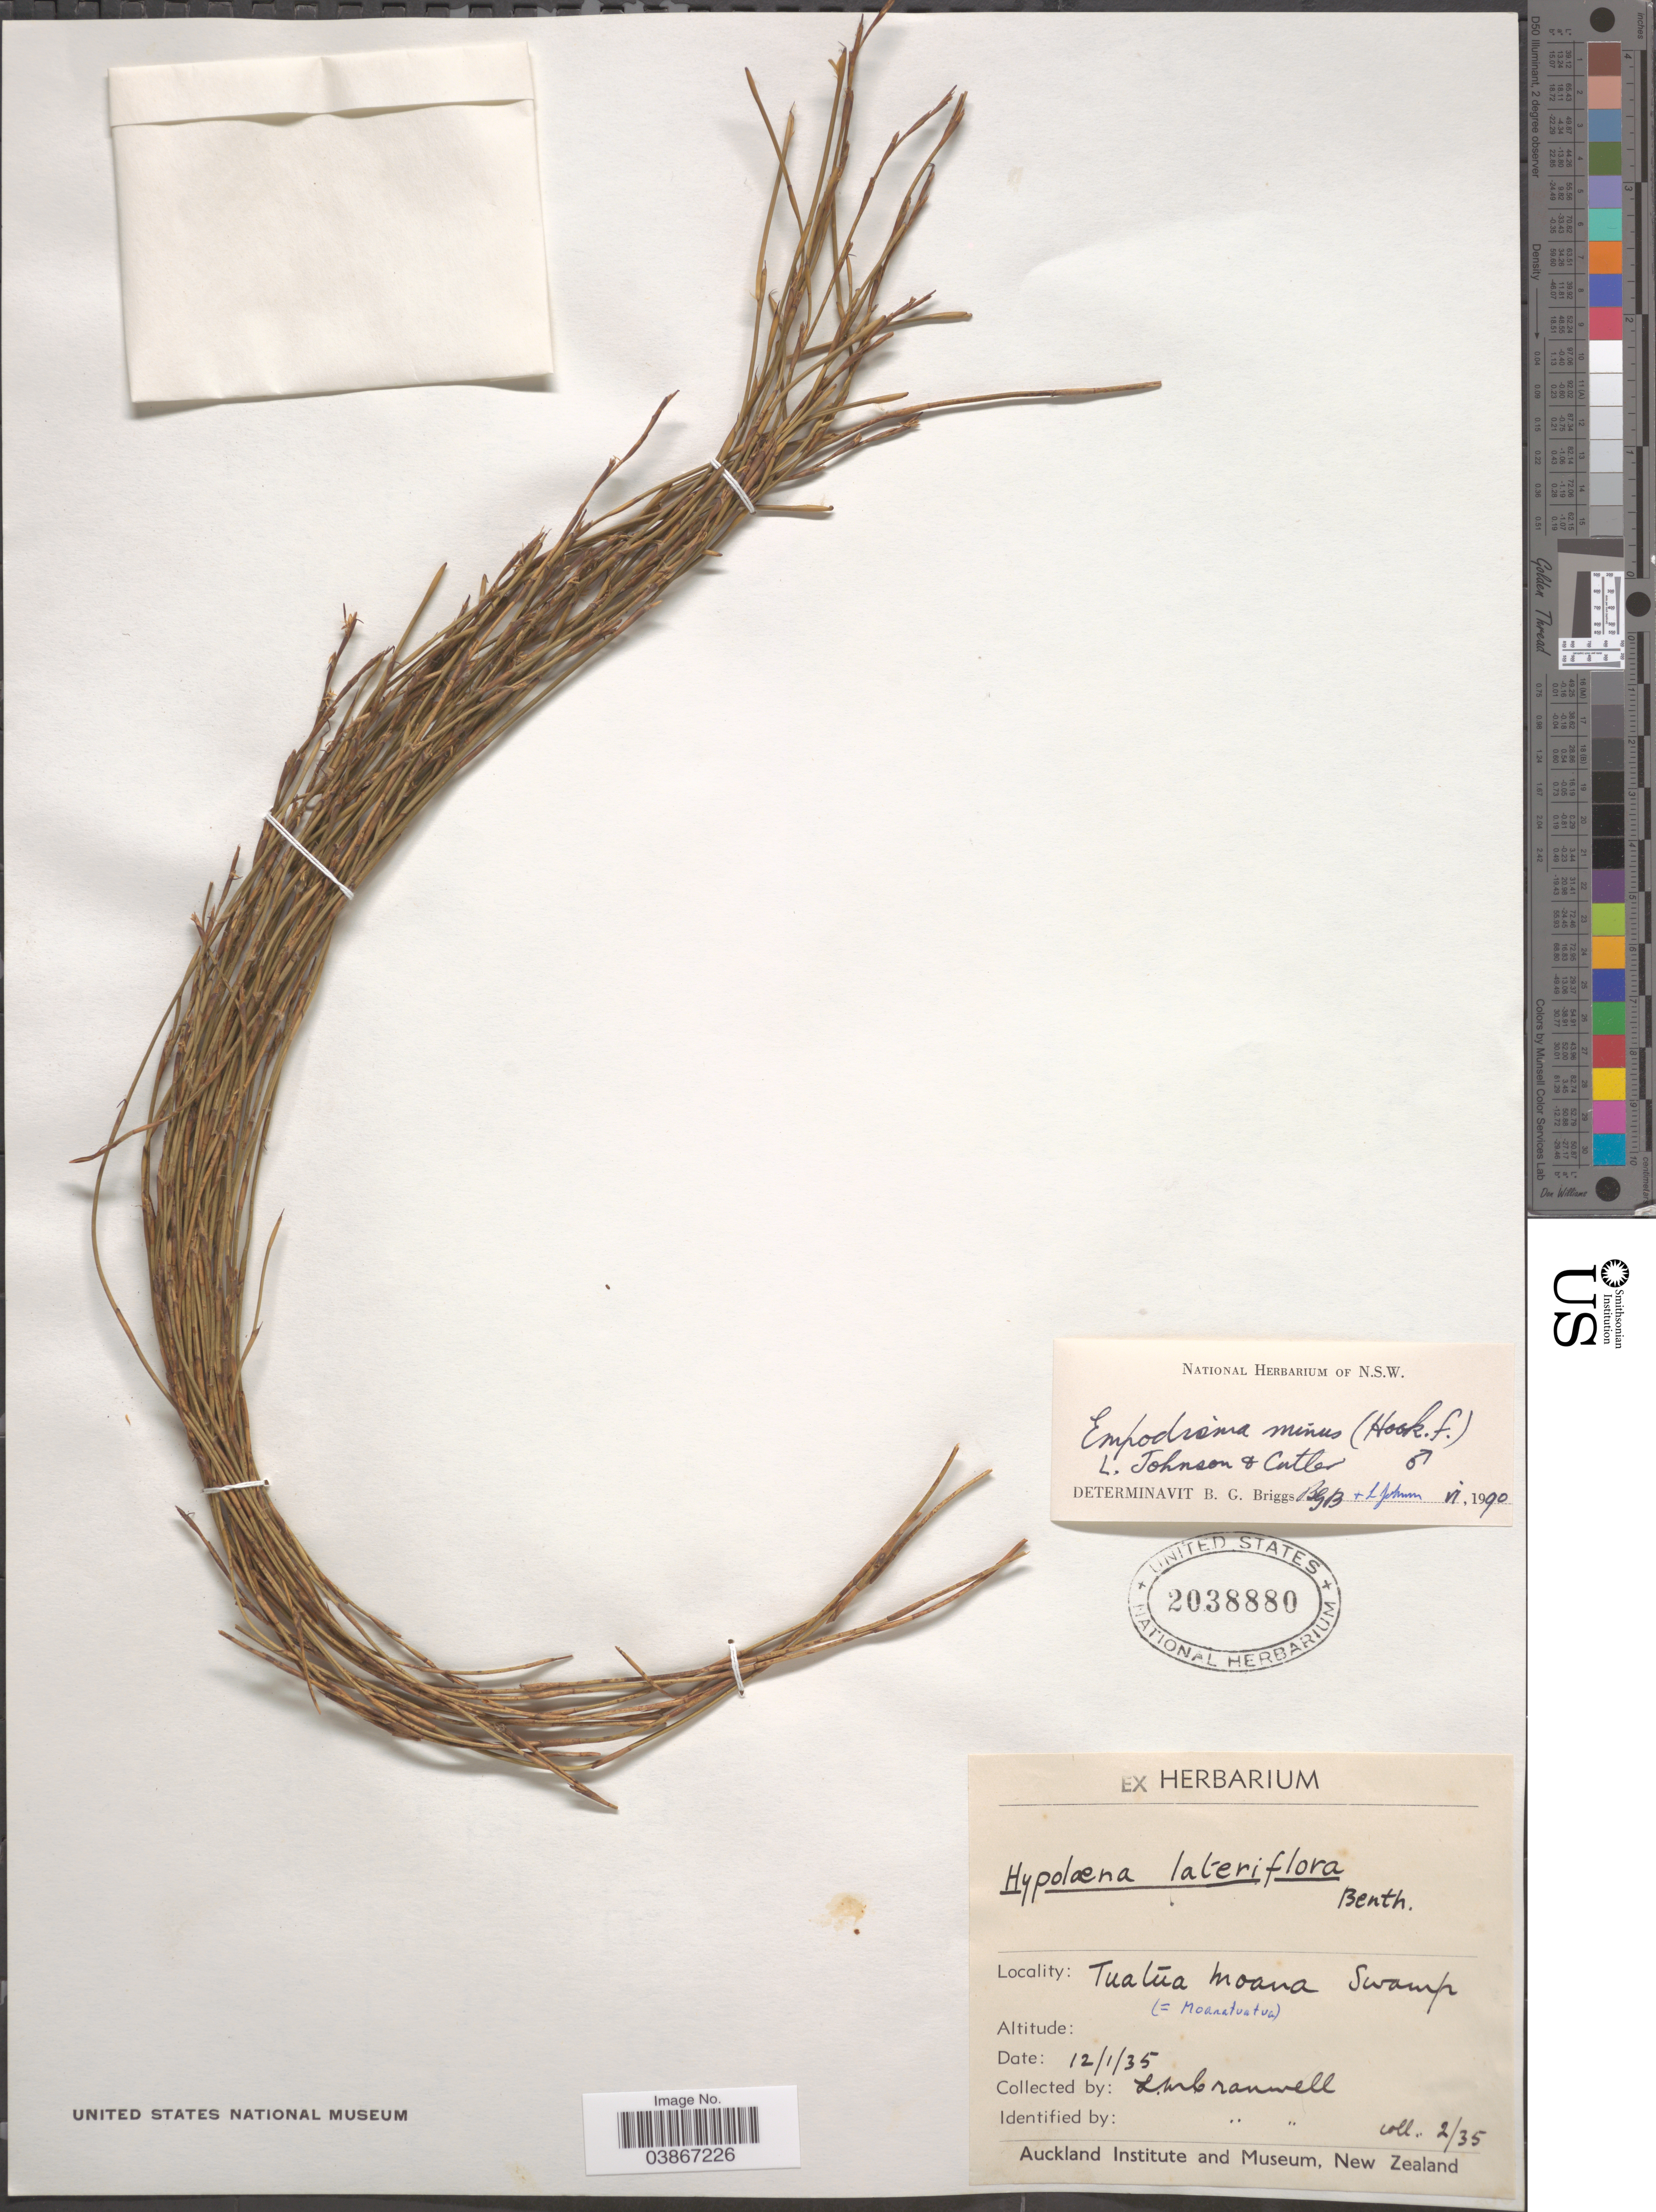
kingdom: Plantae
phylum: Tracheophyta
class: Liliopsida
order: Poales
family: Restionaceae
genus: Hypolaena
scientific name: Hypolaena lateriflora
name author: (R. Br.) Benth.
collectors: L. Cranwell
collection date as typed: Transcribed d/m/y: 12/1/35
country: New Zealand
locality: TuaTua moana Swamp (= Mooanatuatua).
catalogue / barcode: US 2038880